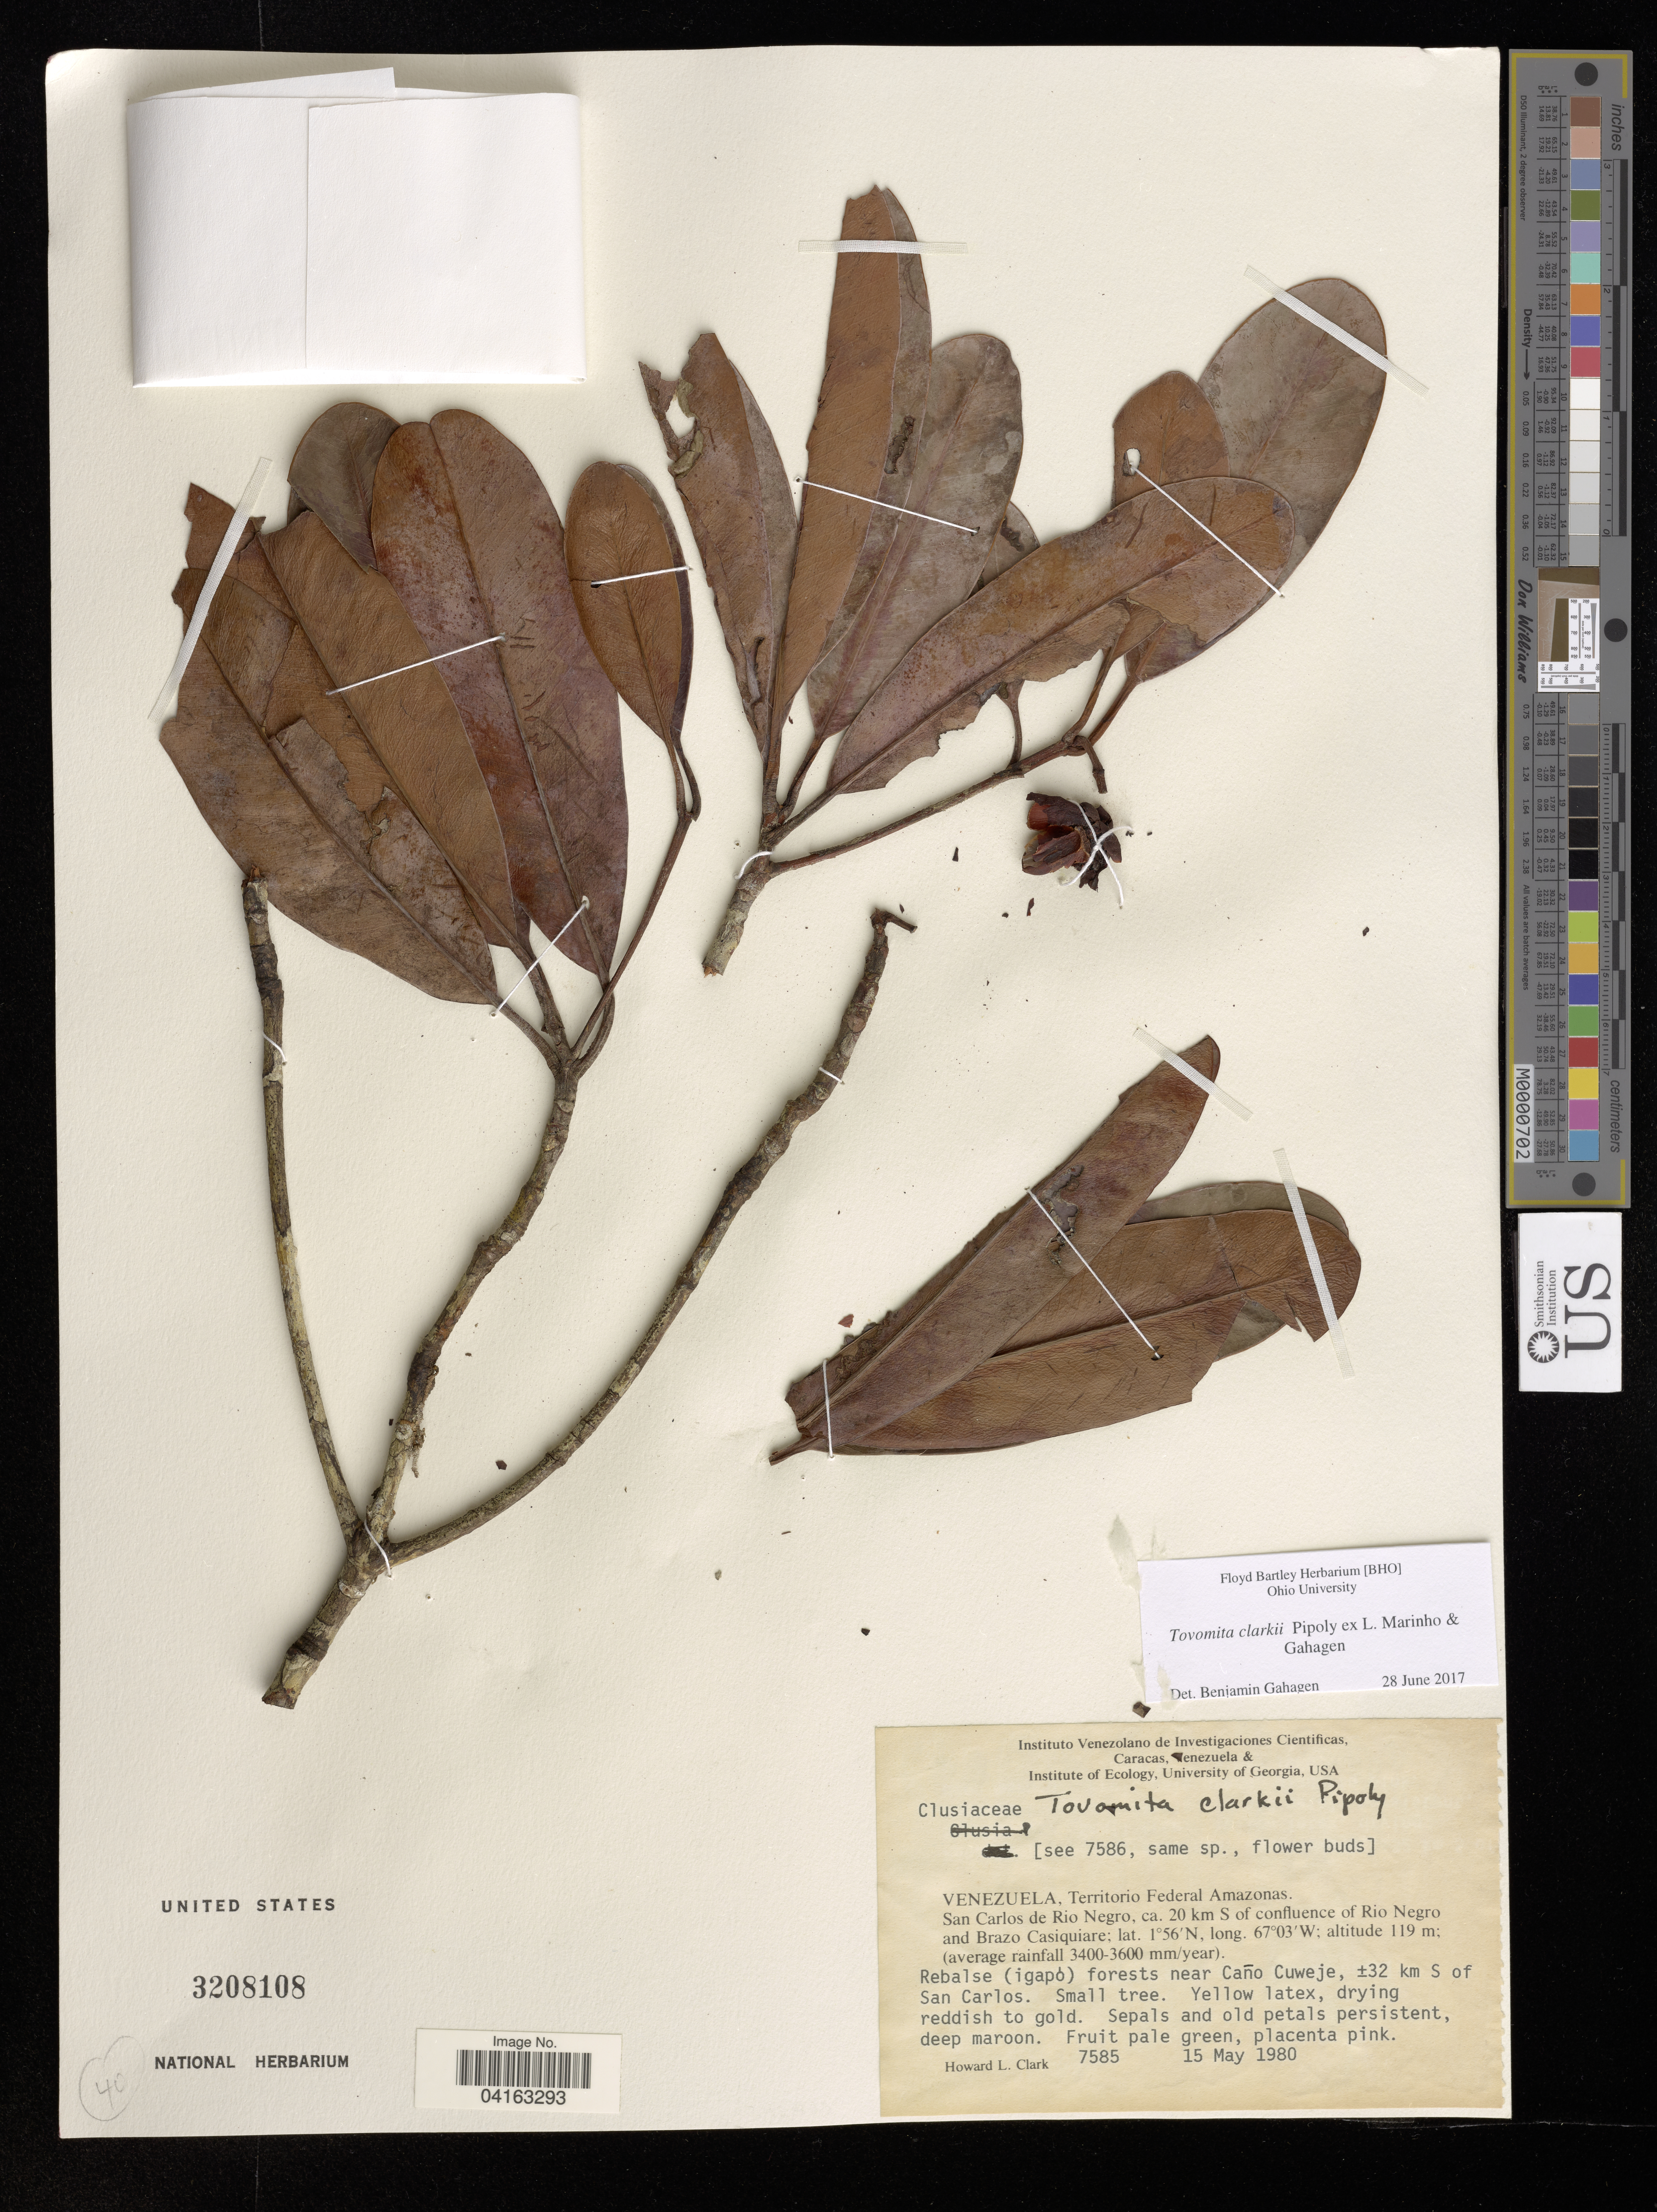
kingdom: Plantae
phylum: Tracheophyta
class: Magnoliopsida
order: Malpighiales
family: Clusiaceae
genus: Tovomita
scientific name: Tovomita clarkii Pipoly, ined.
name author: Pipoly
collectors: H. L. Clark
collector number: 7585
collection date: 1980-05-15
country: Venezuela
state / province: Amazonas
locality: Territorio Federal Amazonas. Sam Carlos de Rio Negro, ca. 20 km S of confluence of Rio Negro and Brazo Casiquiare.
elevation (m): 119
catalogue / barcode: US 3208108